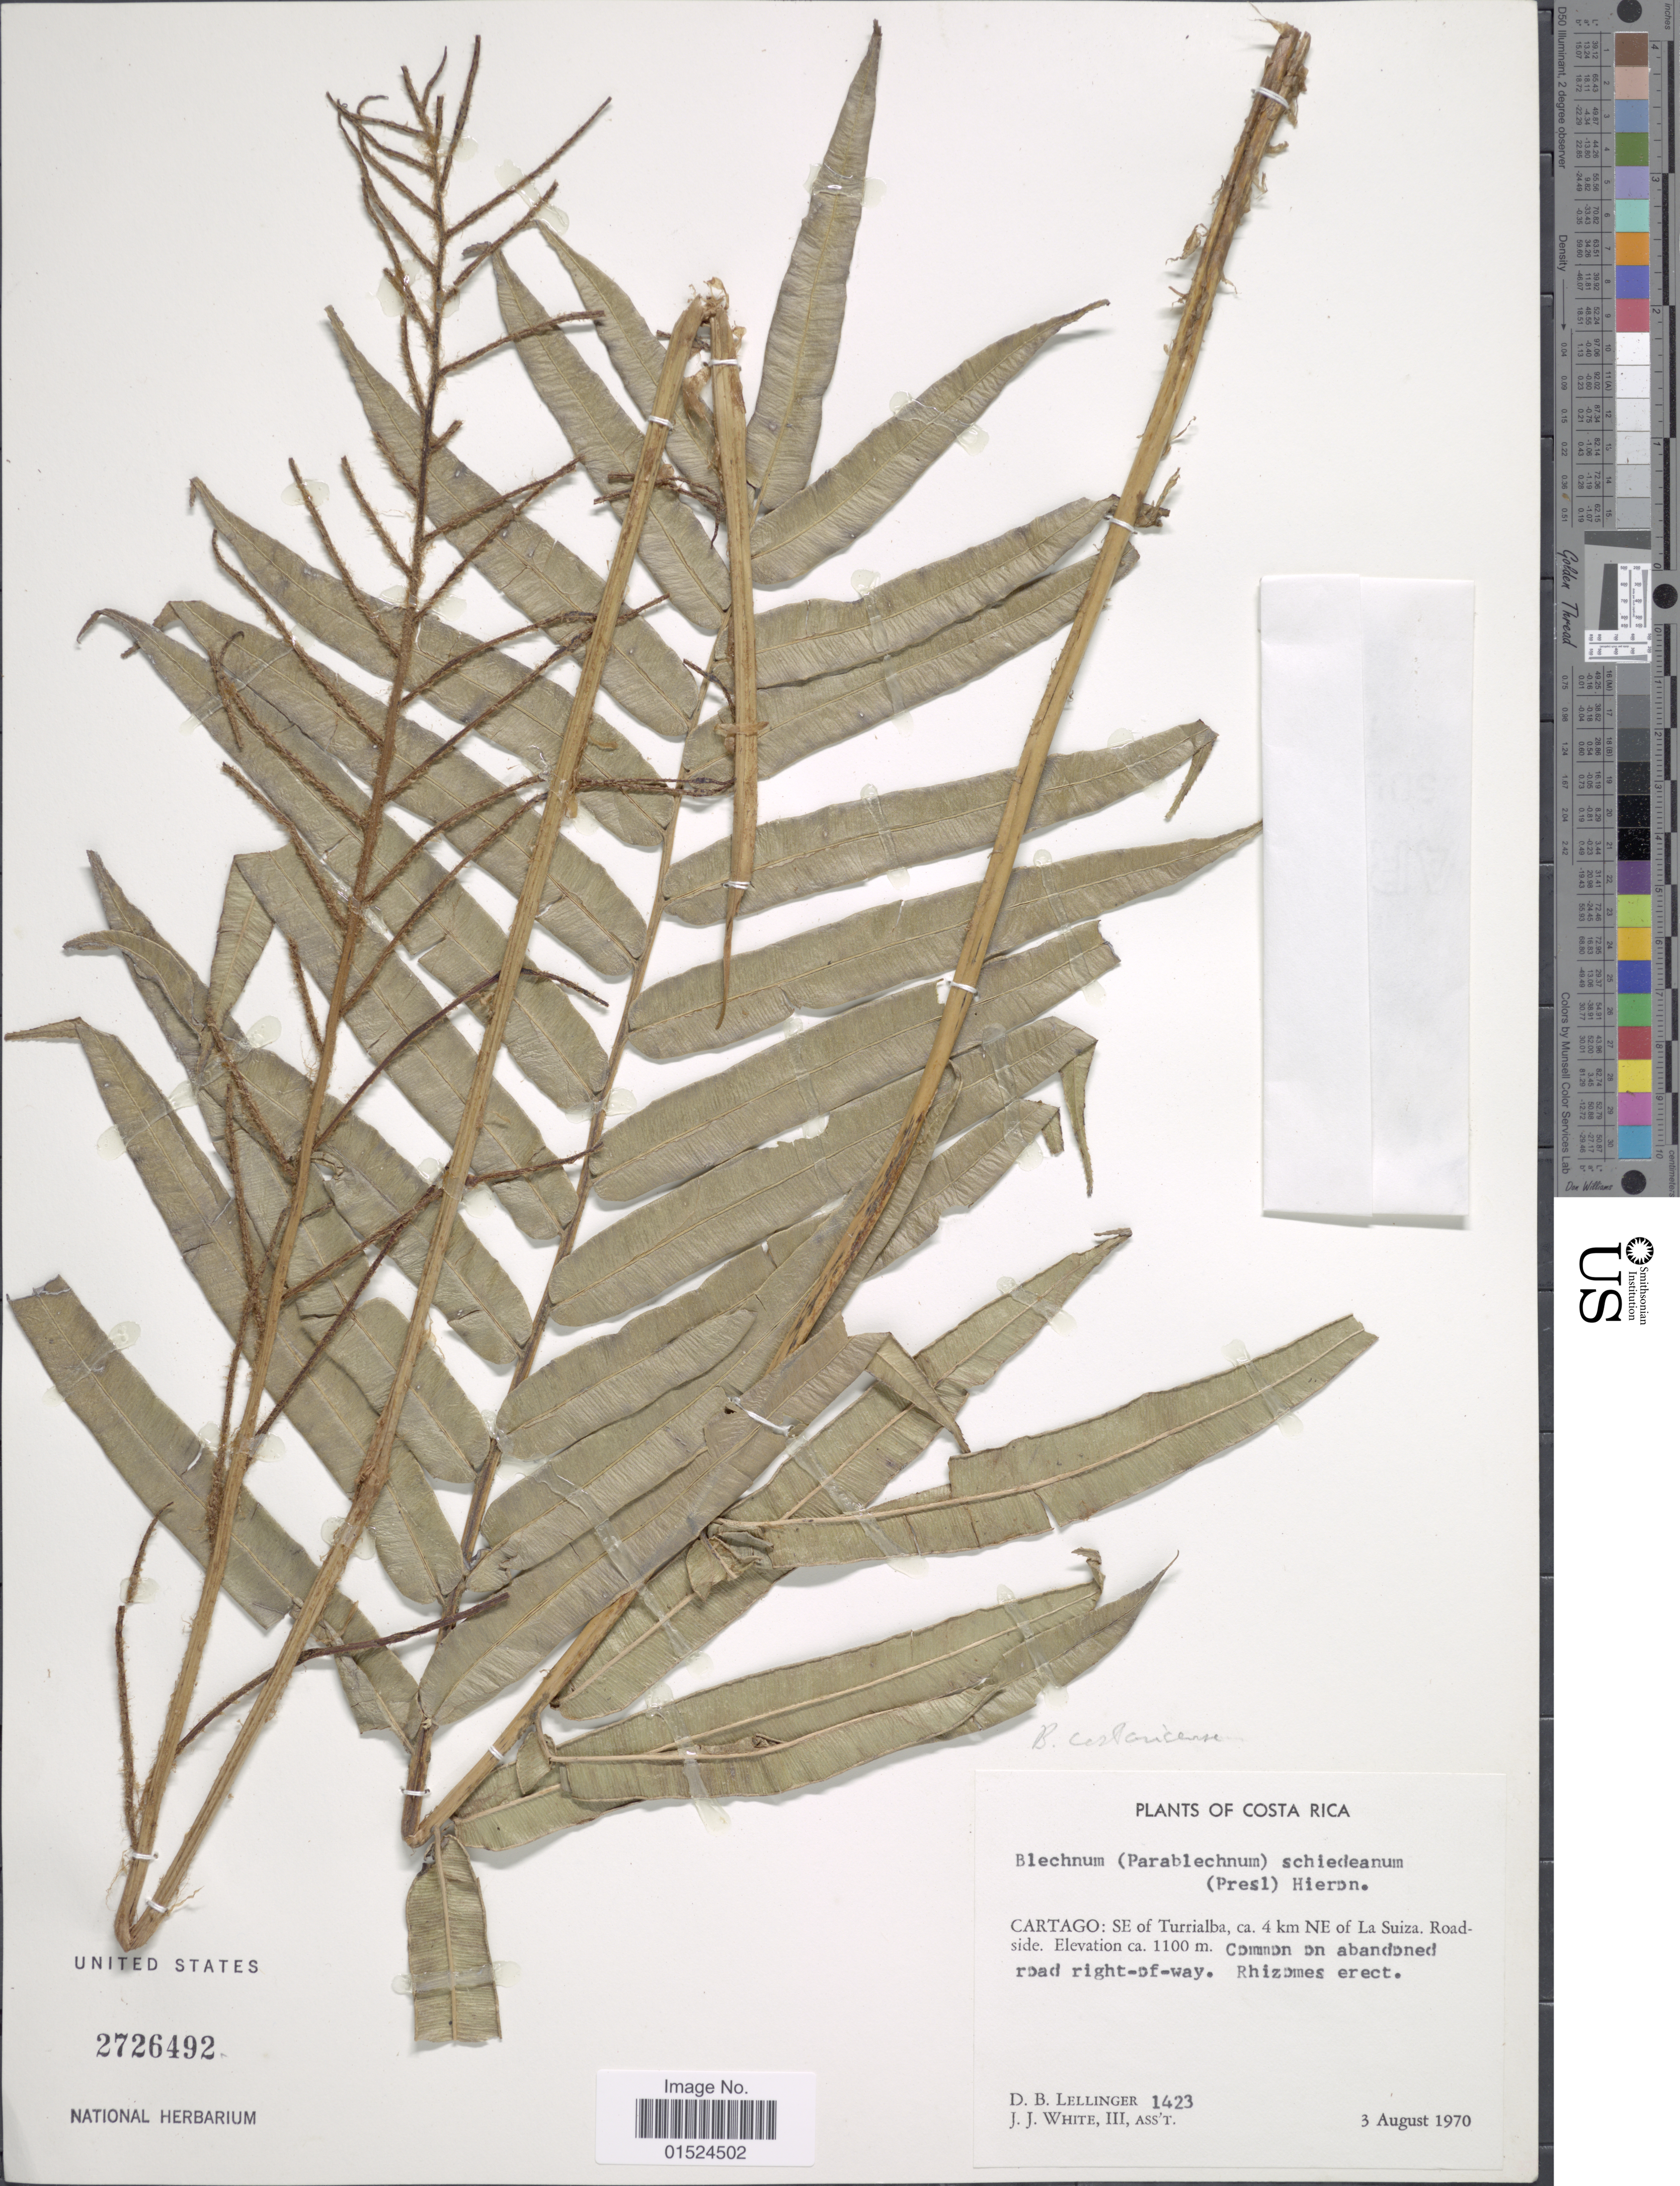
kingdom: Plantae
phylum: Tracheophyta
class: Polypodiopsida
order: Polypodiales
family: Blechnaceae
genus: Blechnum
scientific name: Blechnum schiedeanum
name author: (Schltdl. ex C. Presl) Hieron.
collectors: D. B. Lellinger & J. J. White III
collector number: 1423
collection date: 1970-08-03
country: Costa Rica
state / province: Cartago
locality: SE of Turrialba, ca. 4 km NE of La Suiza. Roadside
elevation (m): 1100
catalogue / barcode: US 2726492